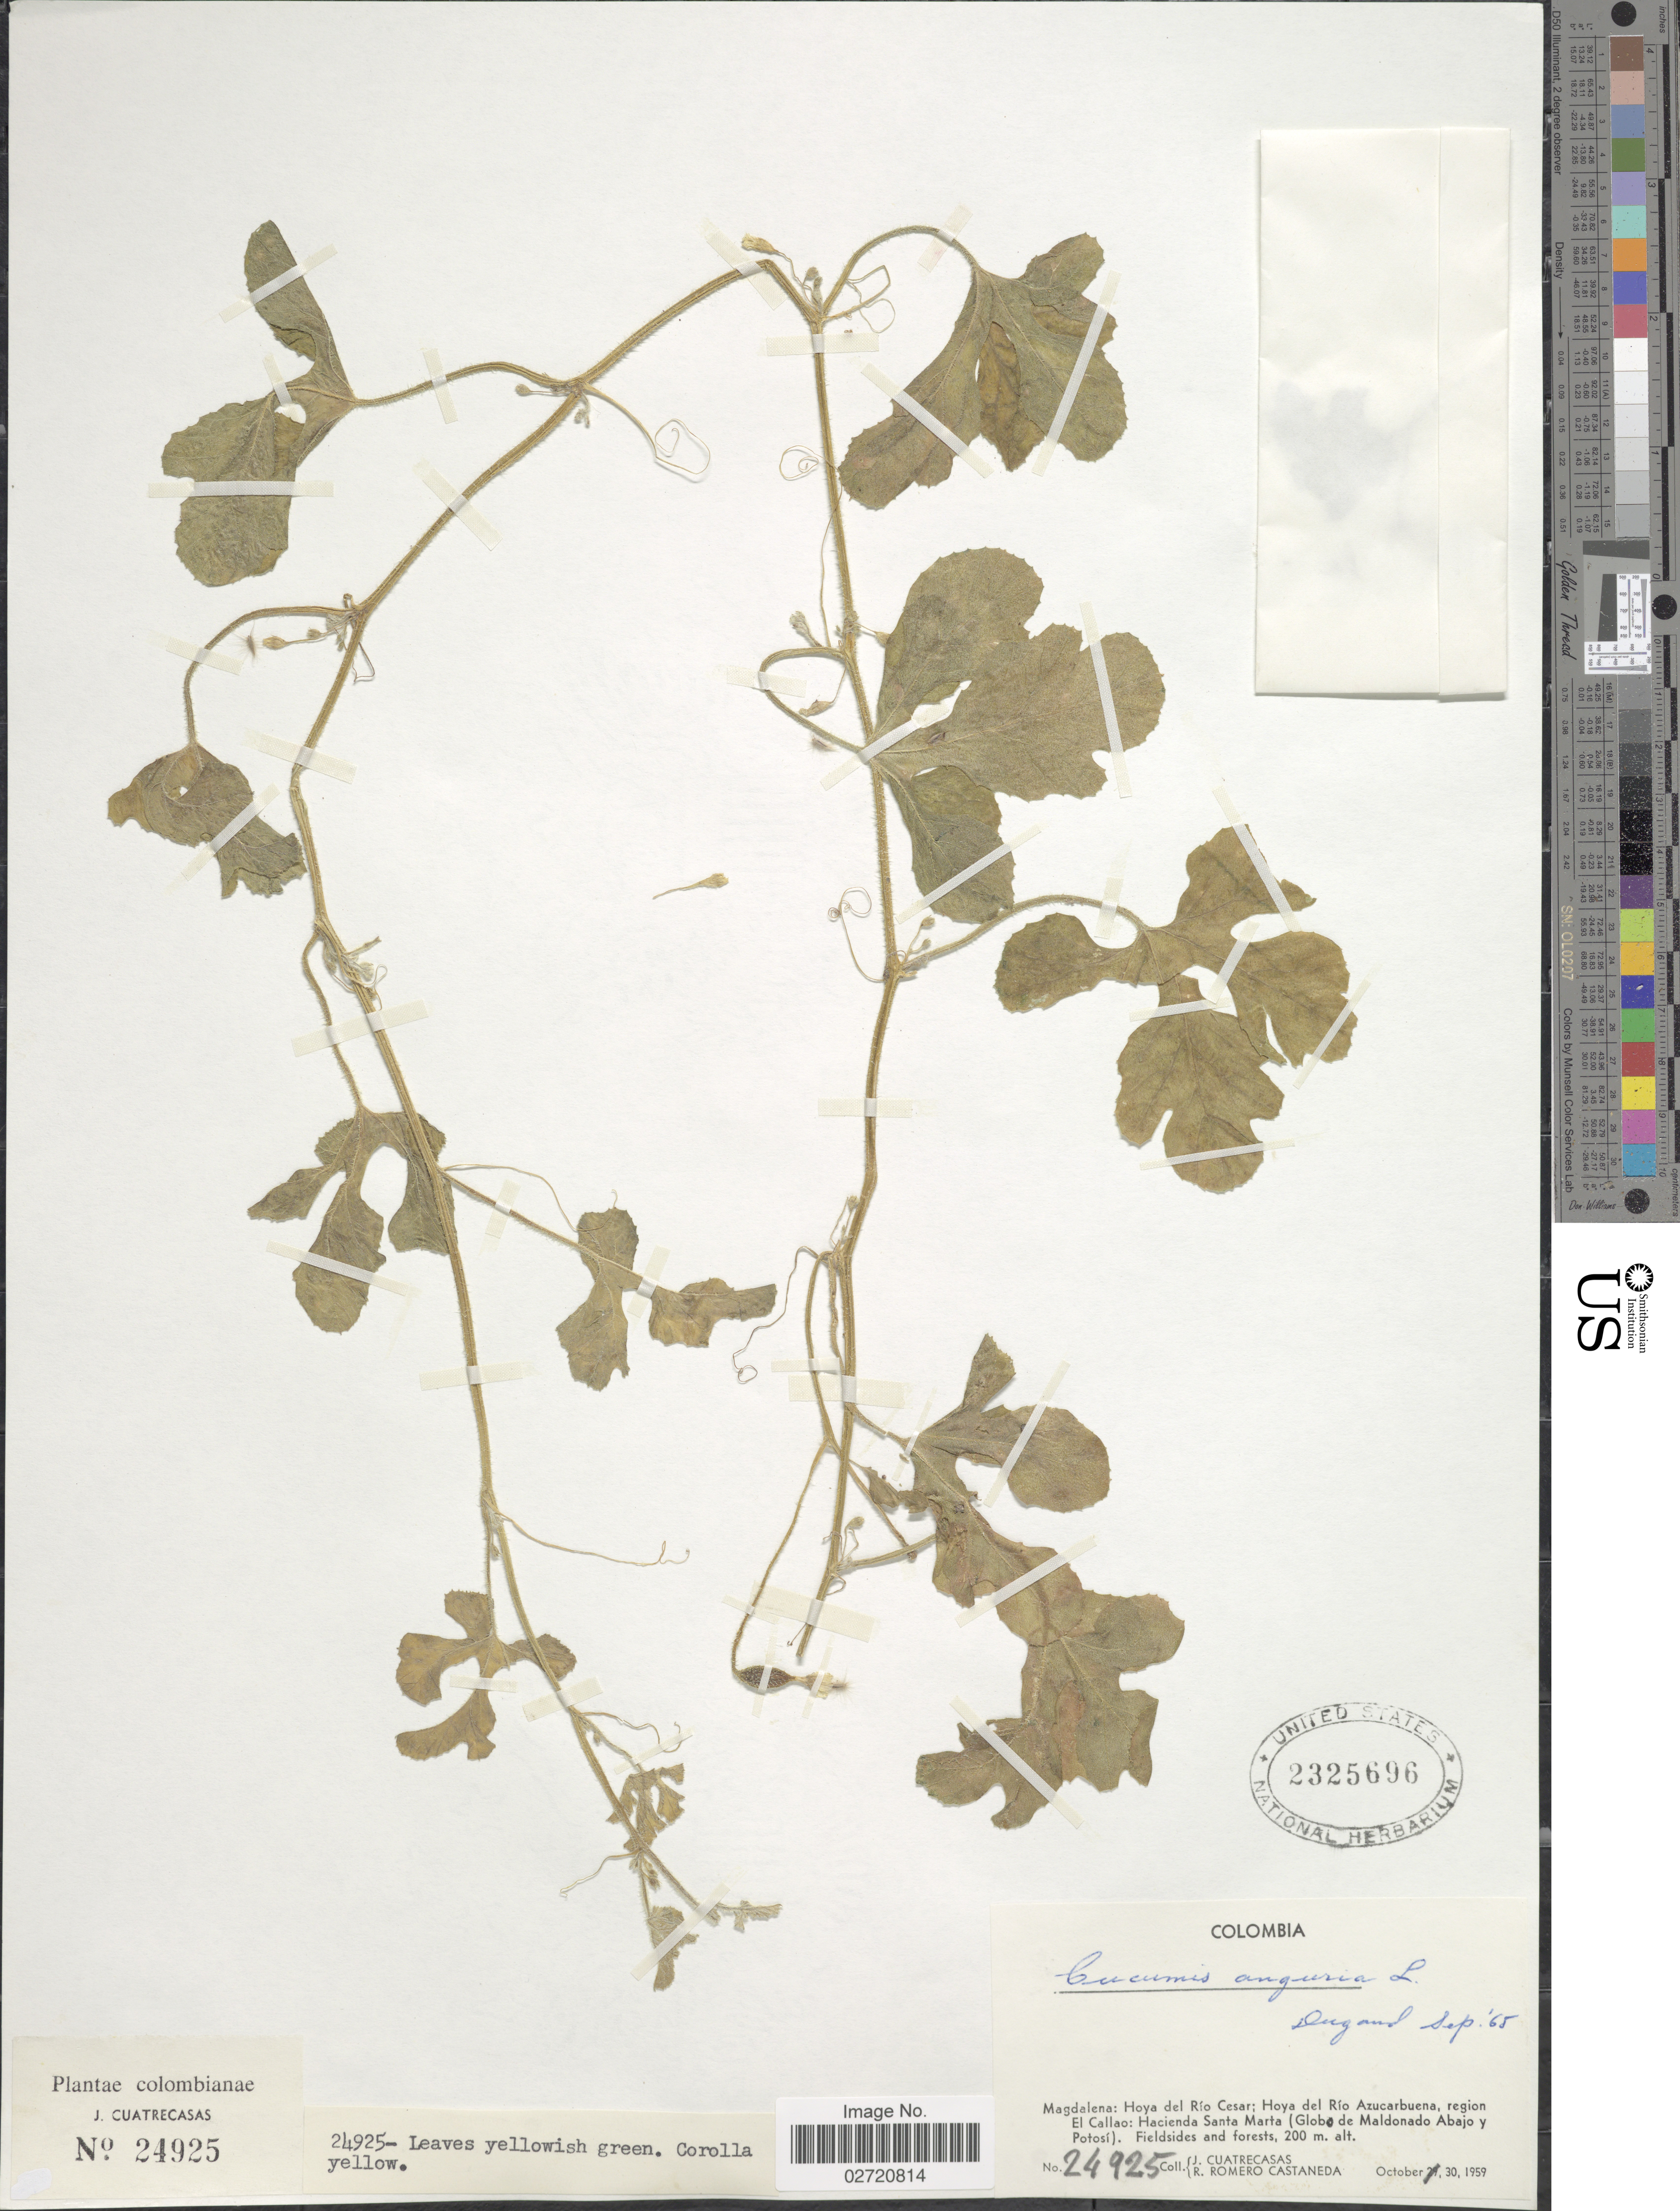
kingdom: Plantae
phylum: Tracheophyta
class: Magnoliopsida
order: Cucurbitales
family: Cucurbitaceae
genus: Cucumis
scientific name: Cucumis anguria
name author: L.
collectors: J. Cuatrecasas & R. Romero Castañeda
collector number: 24925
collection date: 1959-10-30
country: Colombia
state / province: Magdalena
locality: Hoya del Rio Cesar; Hoya del Rio Azucarbuena, region El Callao: Hacienda Santa Marta (Globo de Maldonado Abajo y Potosi)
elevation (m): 200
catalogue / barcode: US 2325696